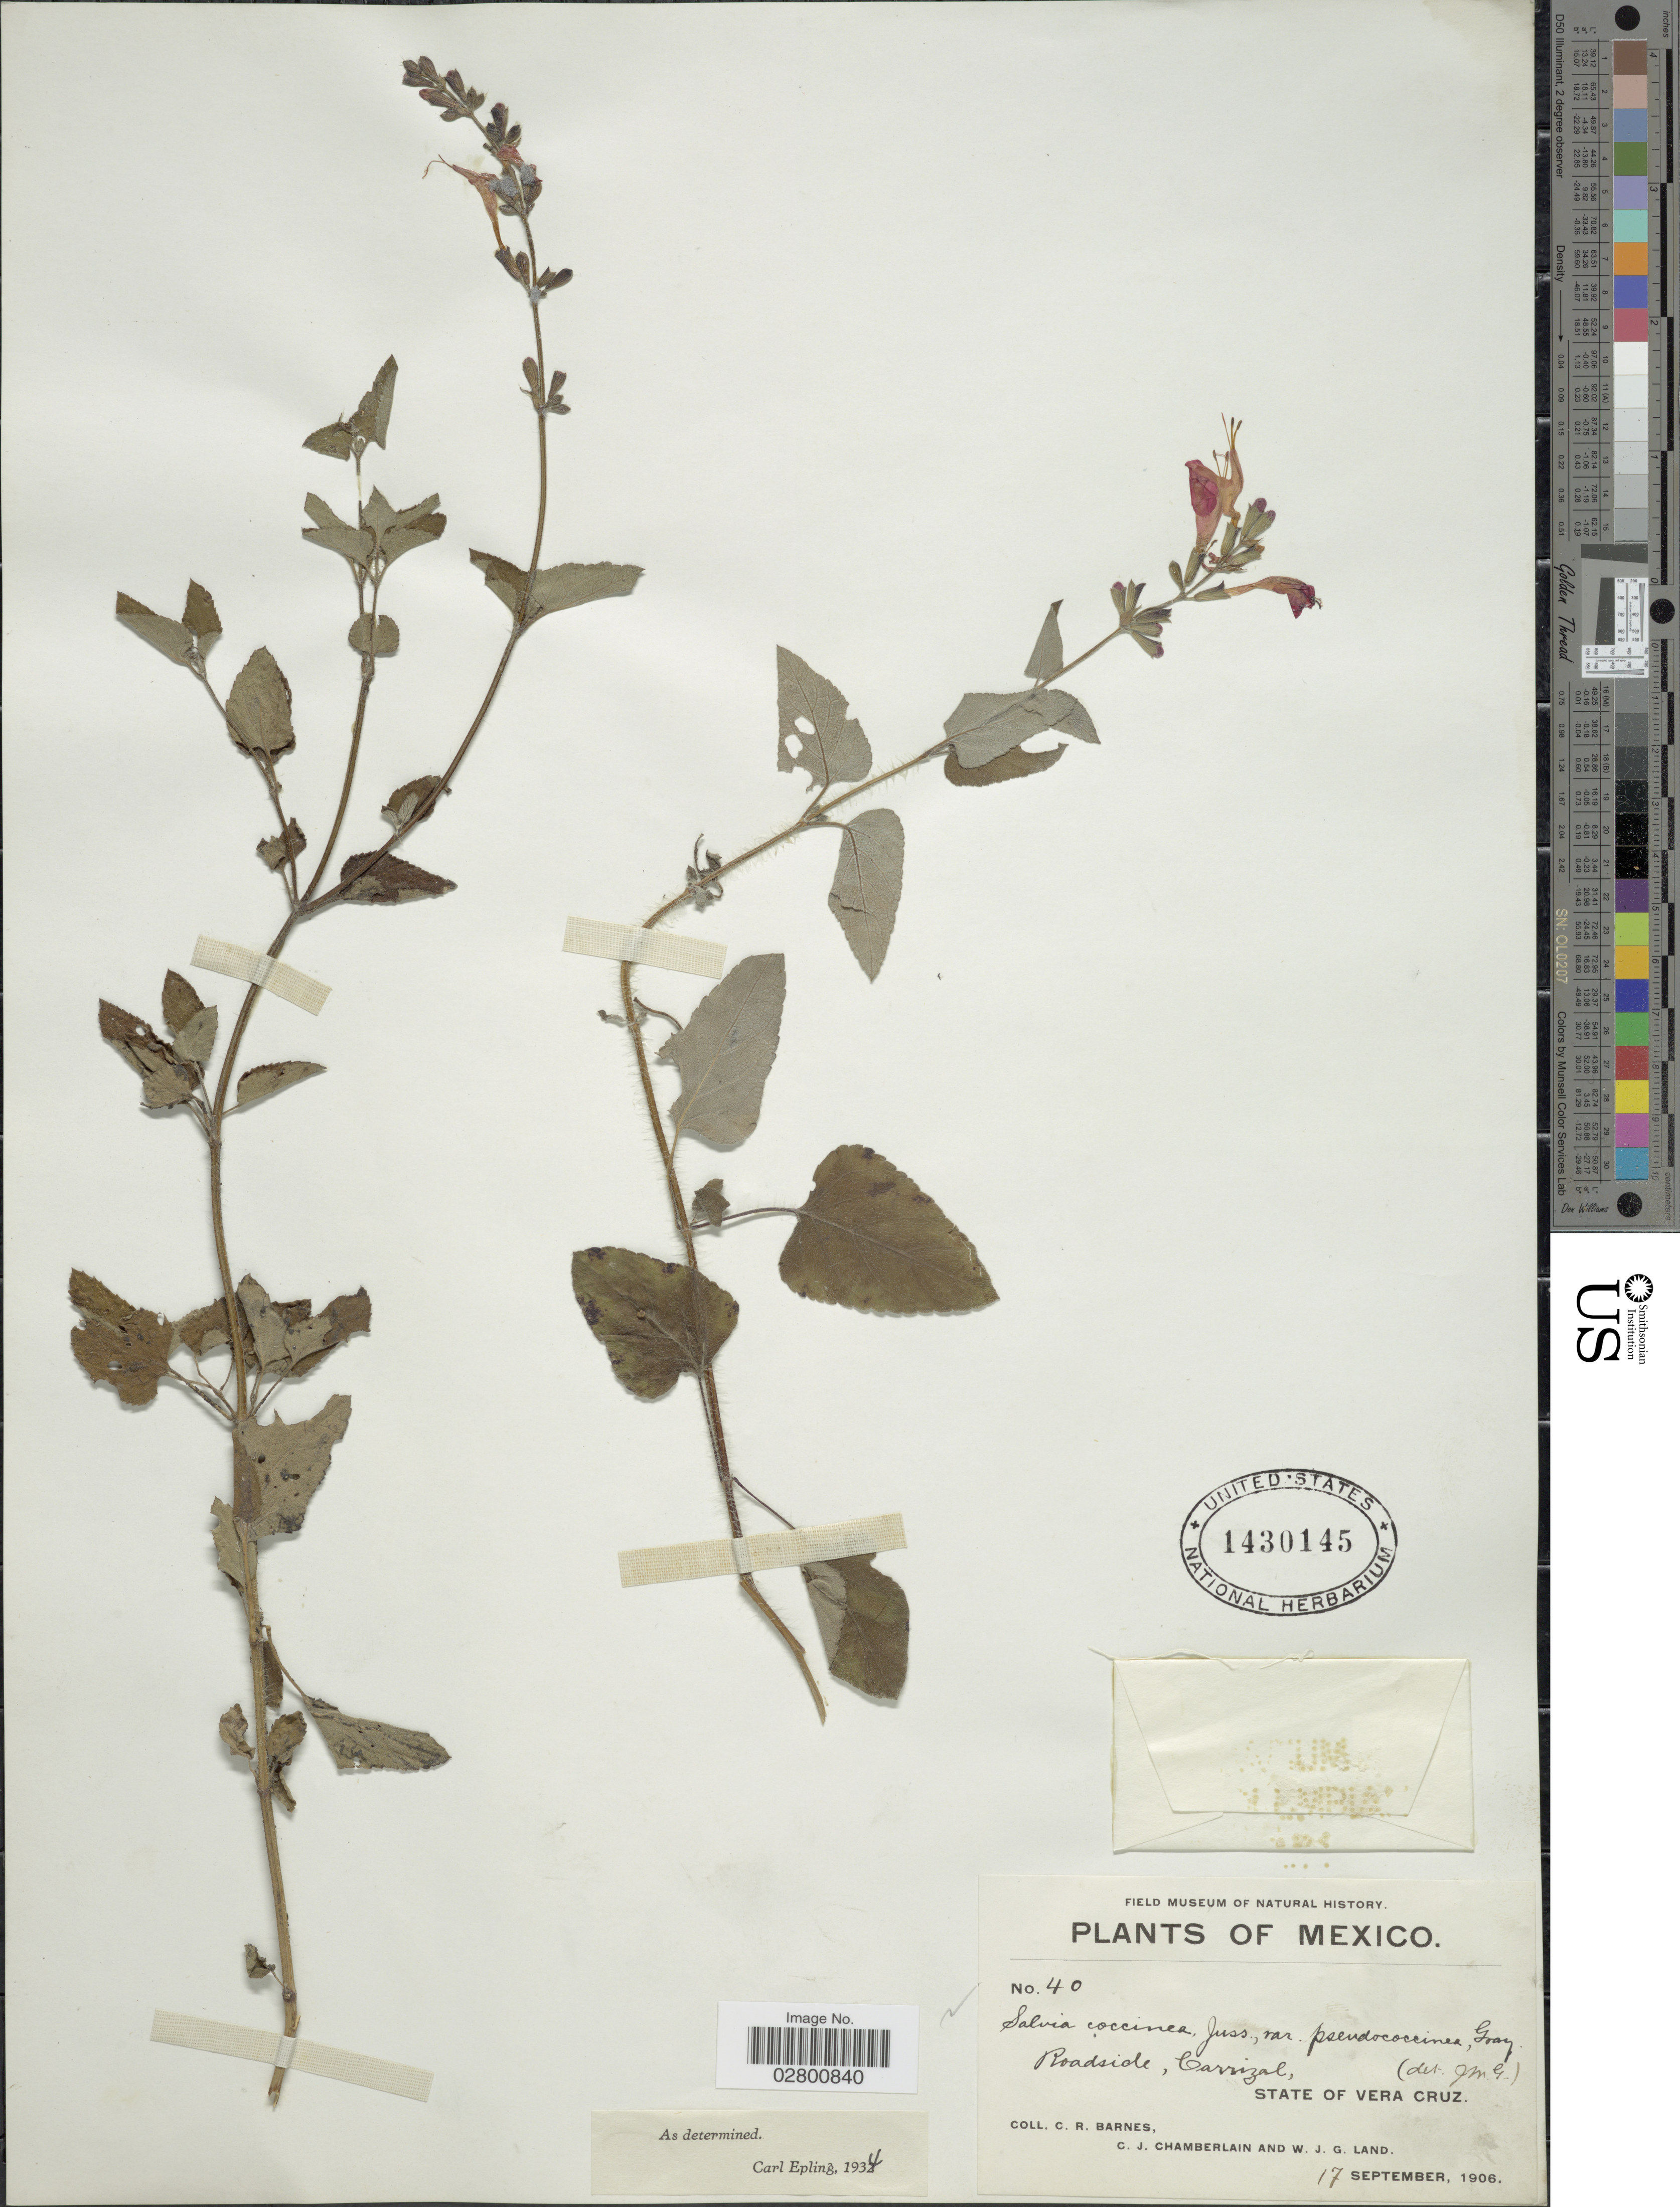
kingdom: Plantae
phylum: Tracheophyta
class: Magnoliopsida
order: Lamiales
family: Lamiaceae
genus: Salvia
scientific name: Salvia coccinea 'Naples Lavender'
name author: L. f. ex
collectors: C. R. Barnes, C. Chamberlain & W. J. G. Land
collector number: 40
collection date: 1906-09-17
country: Mexico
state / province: Veracruz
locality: Roadside, Carrizal, State of Vera Cruz.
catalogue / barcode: US 1430145